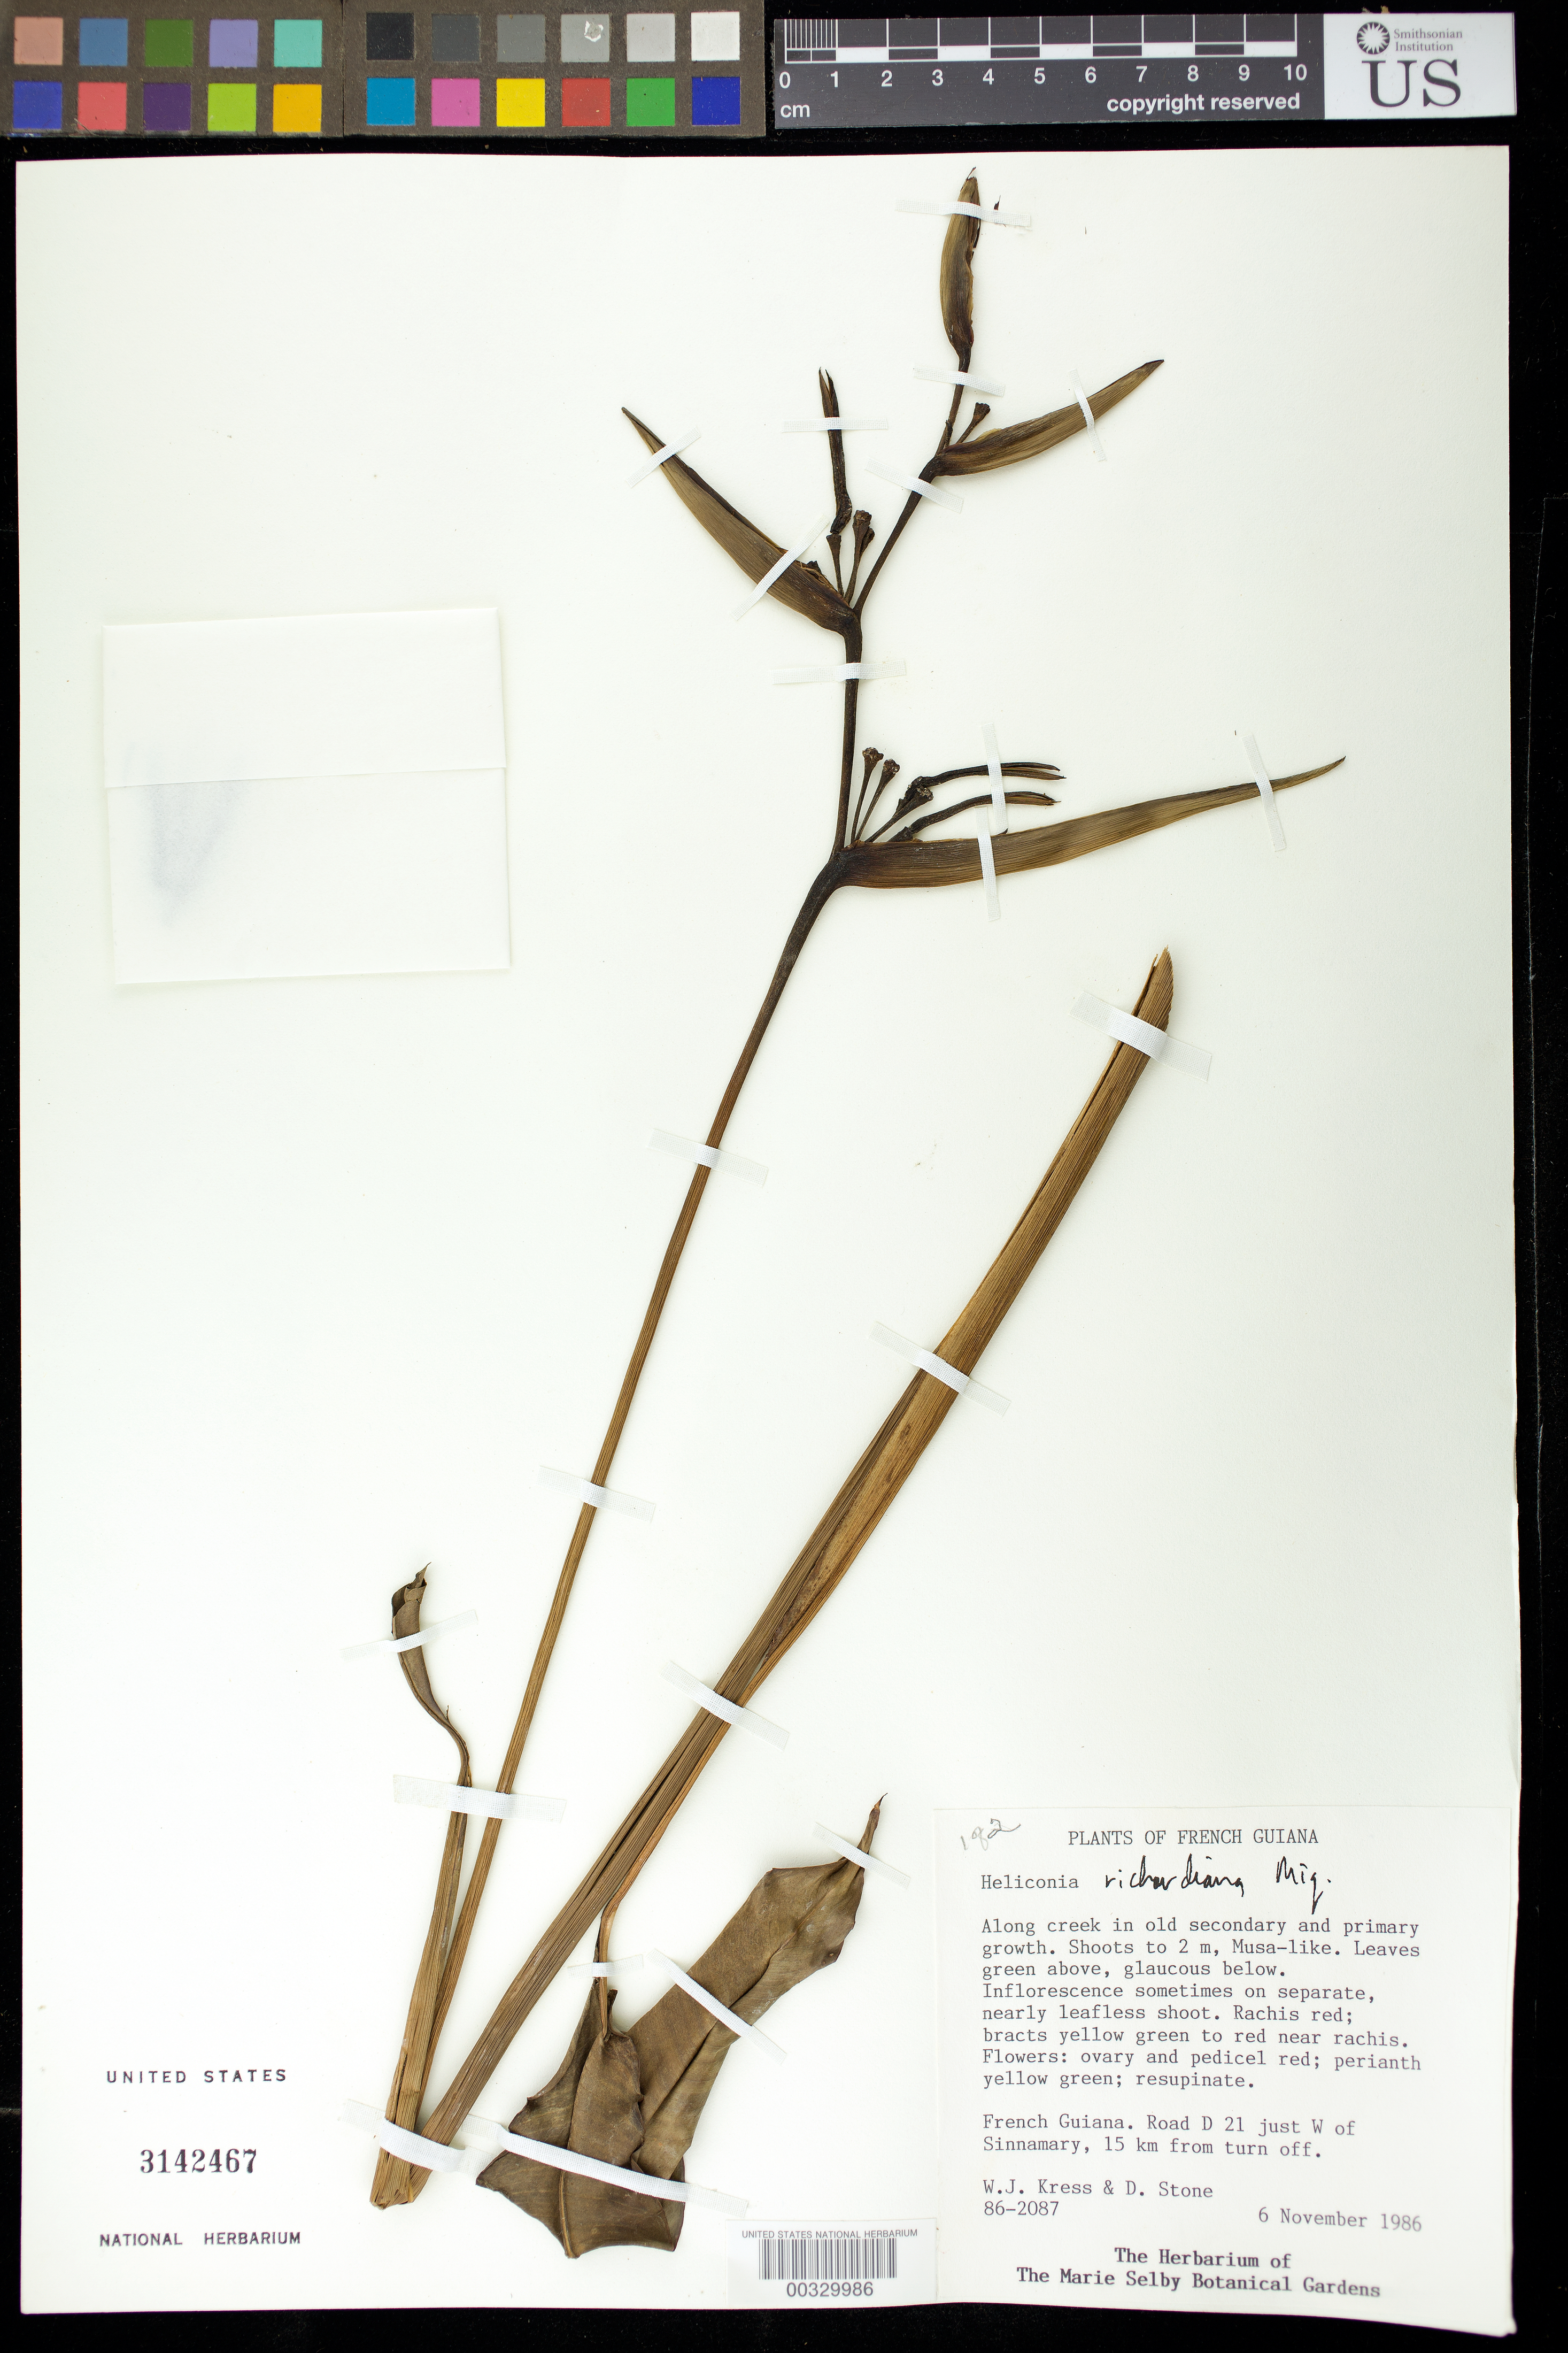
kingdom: Plantae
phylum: Tracheophyta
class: Liliopsida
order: Zingiberales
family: Heliconiaceae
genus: Heliconia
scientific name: Heliconia richardiana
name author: Miq.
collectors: W. J. Kress & D. E. Stone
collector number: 86-2087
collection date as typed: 06 Nov 1986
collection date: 1986-11-06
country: French Guiana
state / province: Cayenne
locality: Road d 21 just w of sinnamary, 15 km from turn off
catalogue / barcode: US 3142467